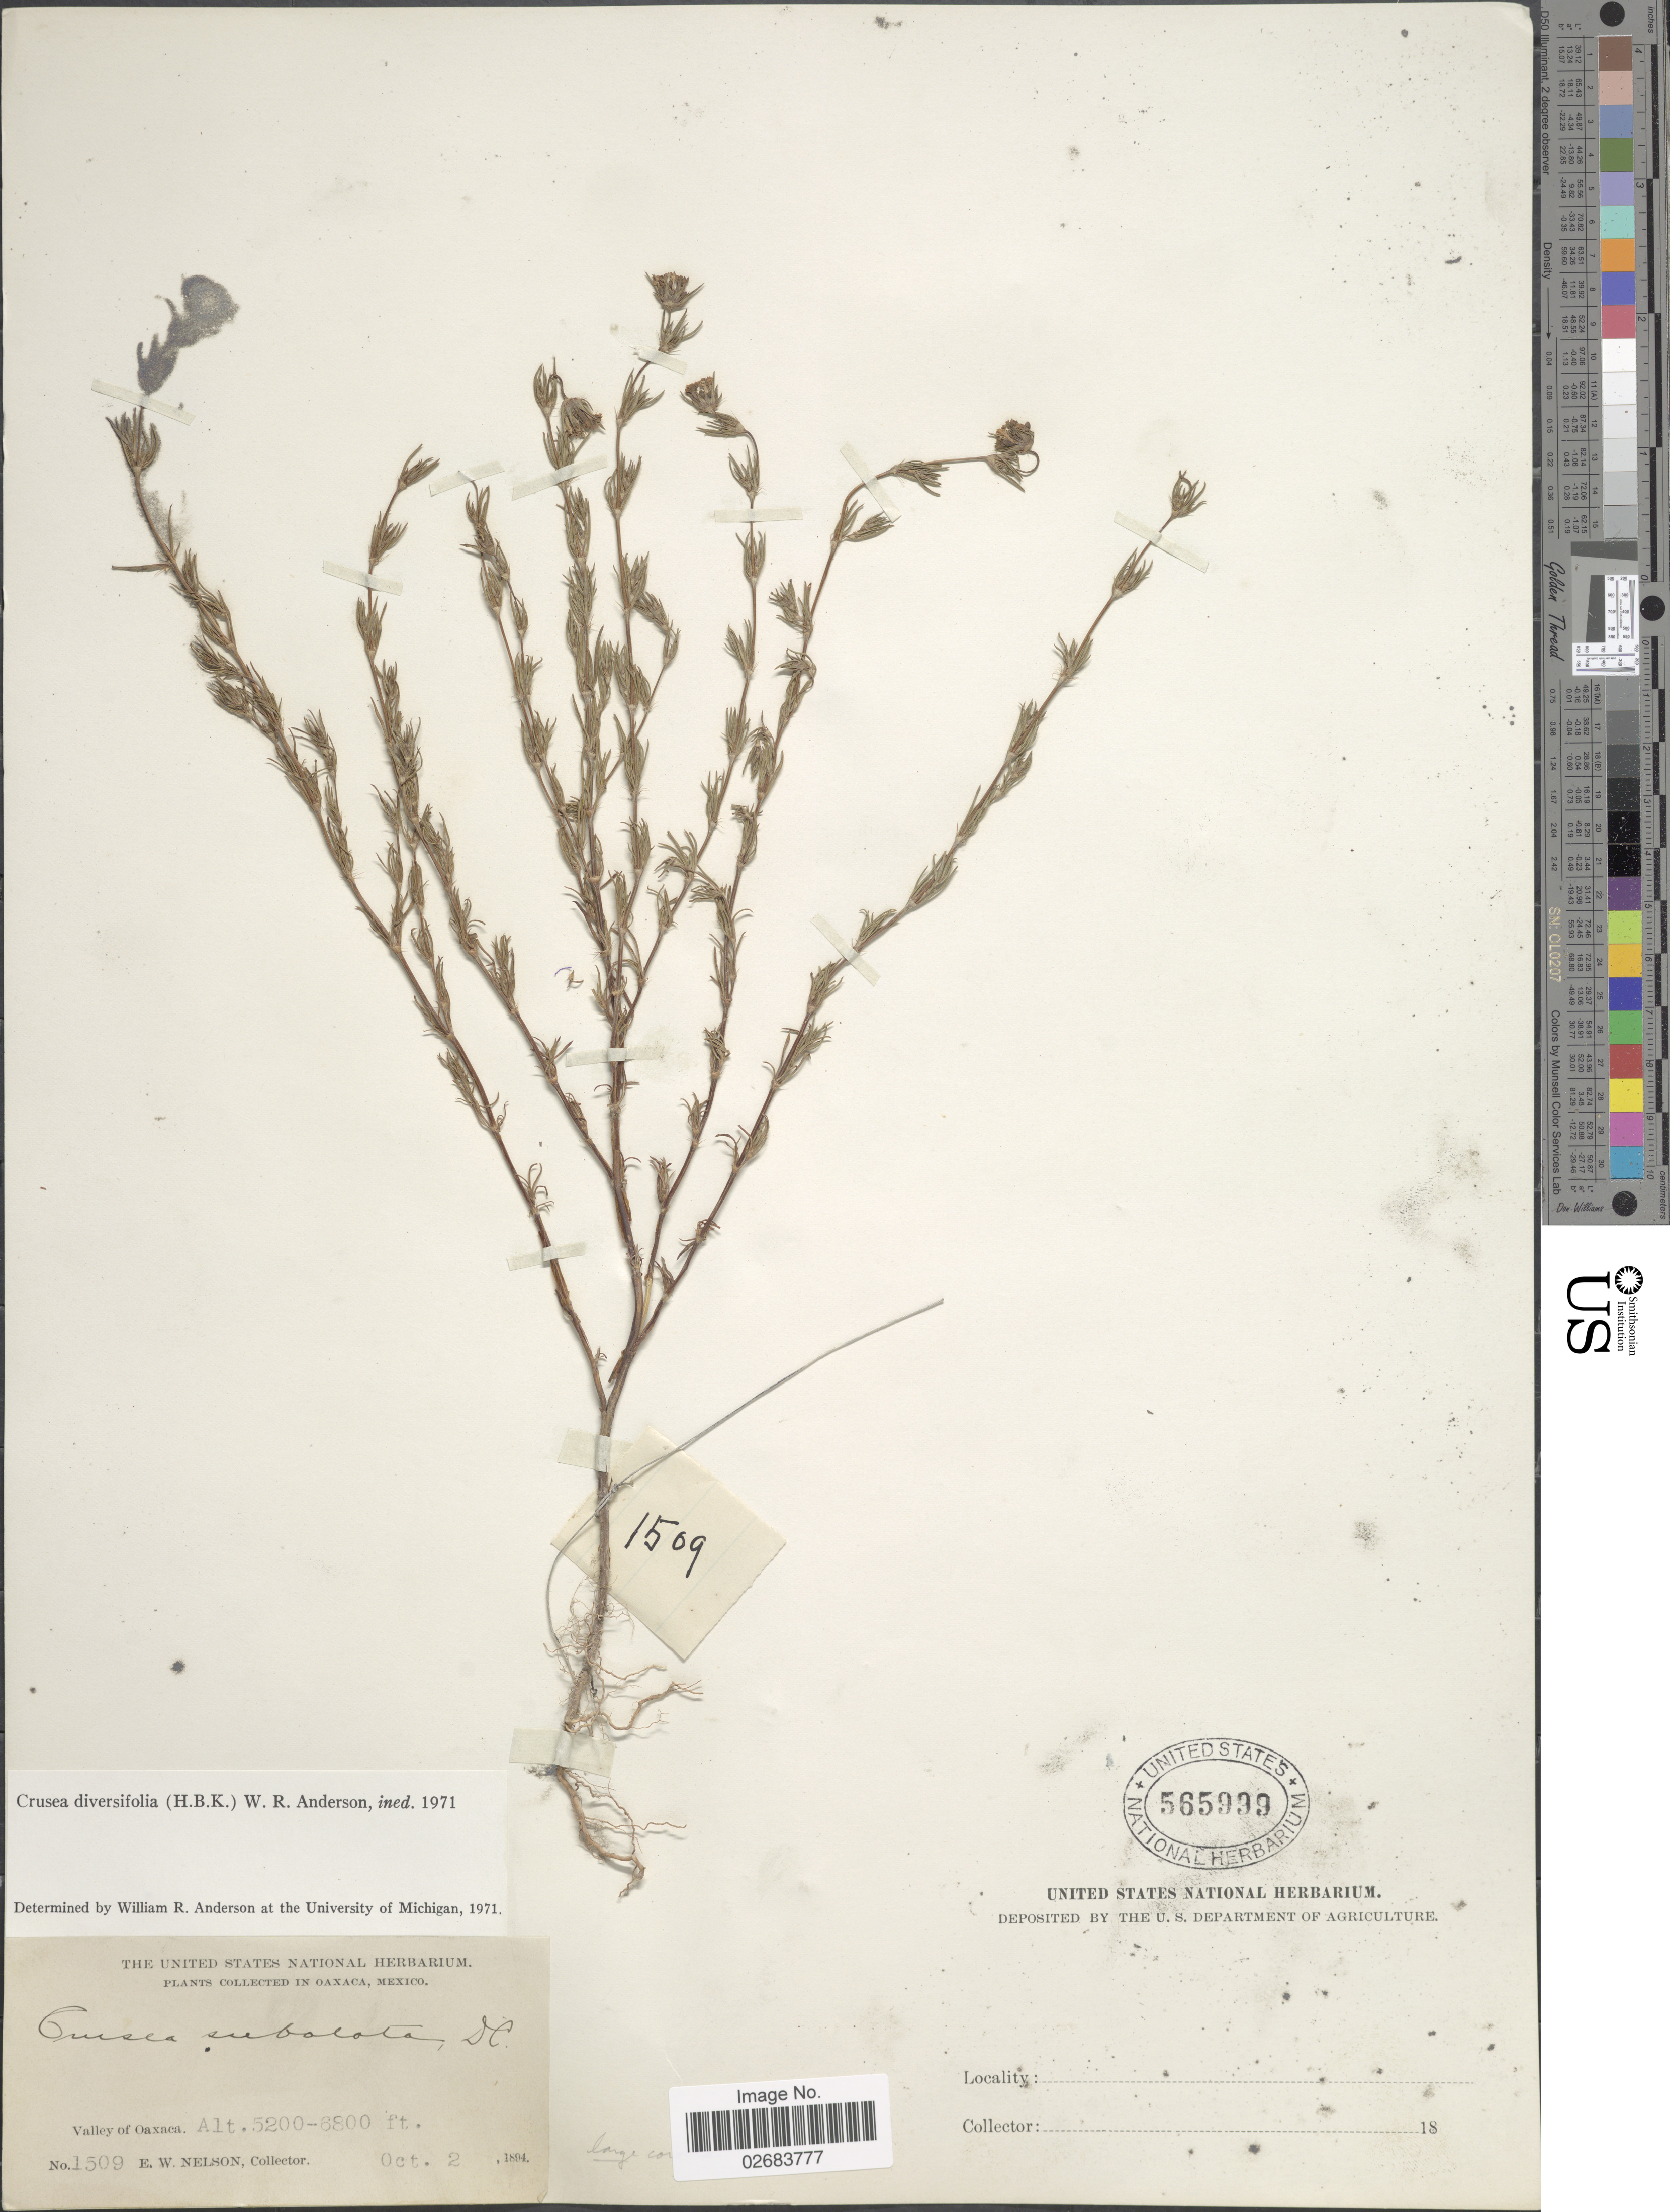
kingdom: Plantae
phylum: Tracheophyta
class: Magnoliopsida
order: Gentianales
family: Rubiaceae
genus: Crusea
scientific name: Crusea diversifolia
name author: (Kunth) W.R. Anderson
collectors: E. W. Nelson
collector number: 1509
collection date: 1894-10-02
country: Mexico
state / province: Oaxaca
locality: Valley of Oaxaca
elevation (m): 1585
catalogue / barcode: US 565999